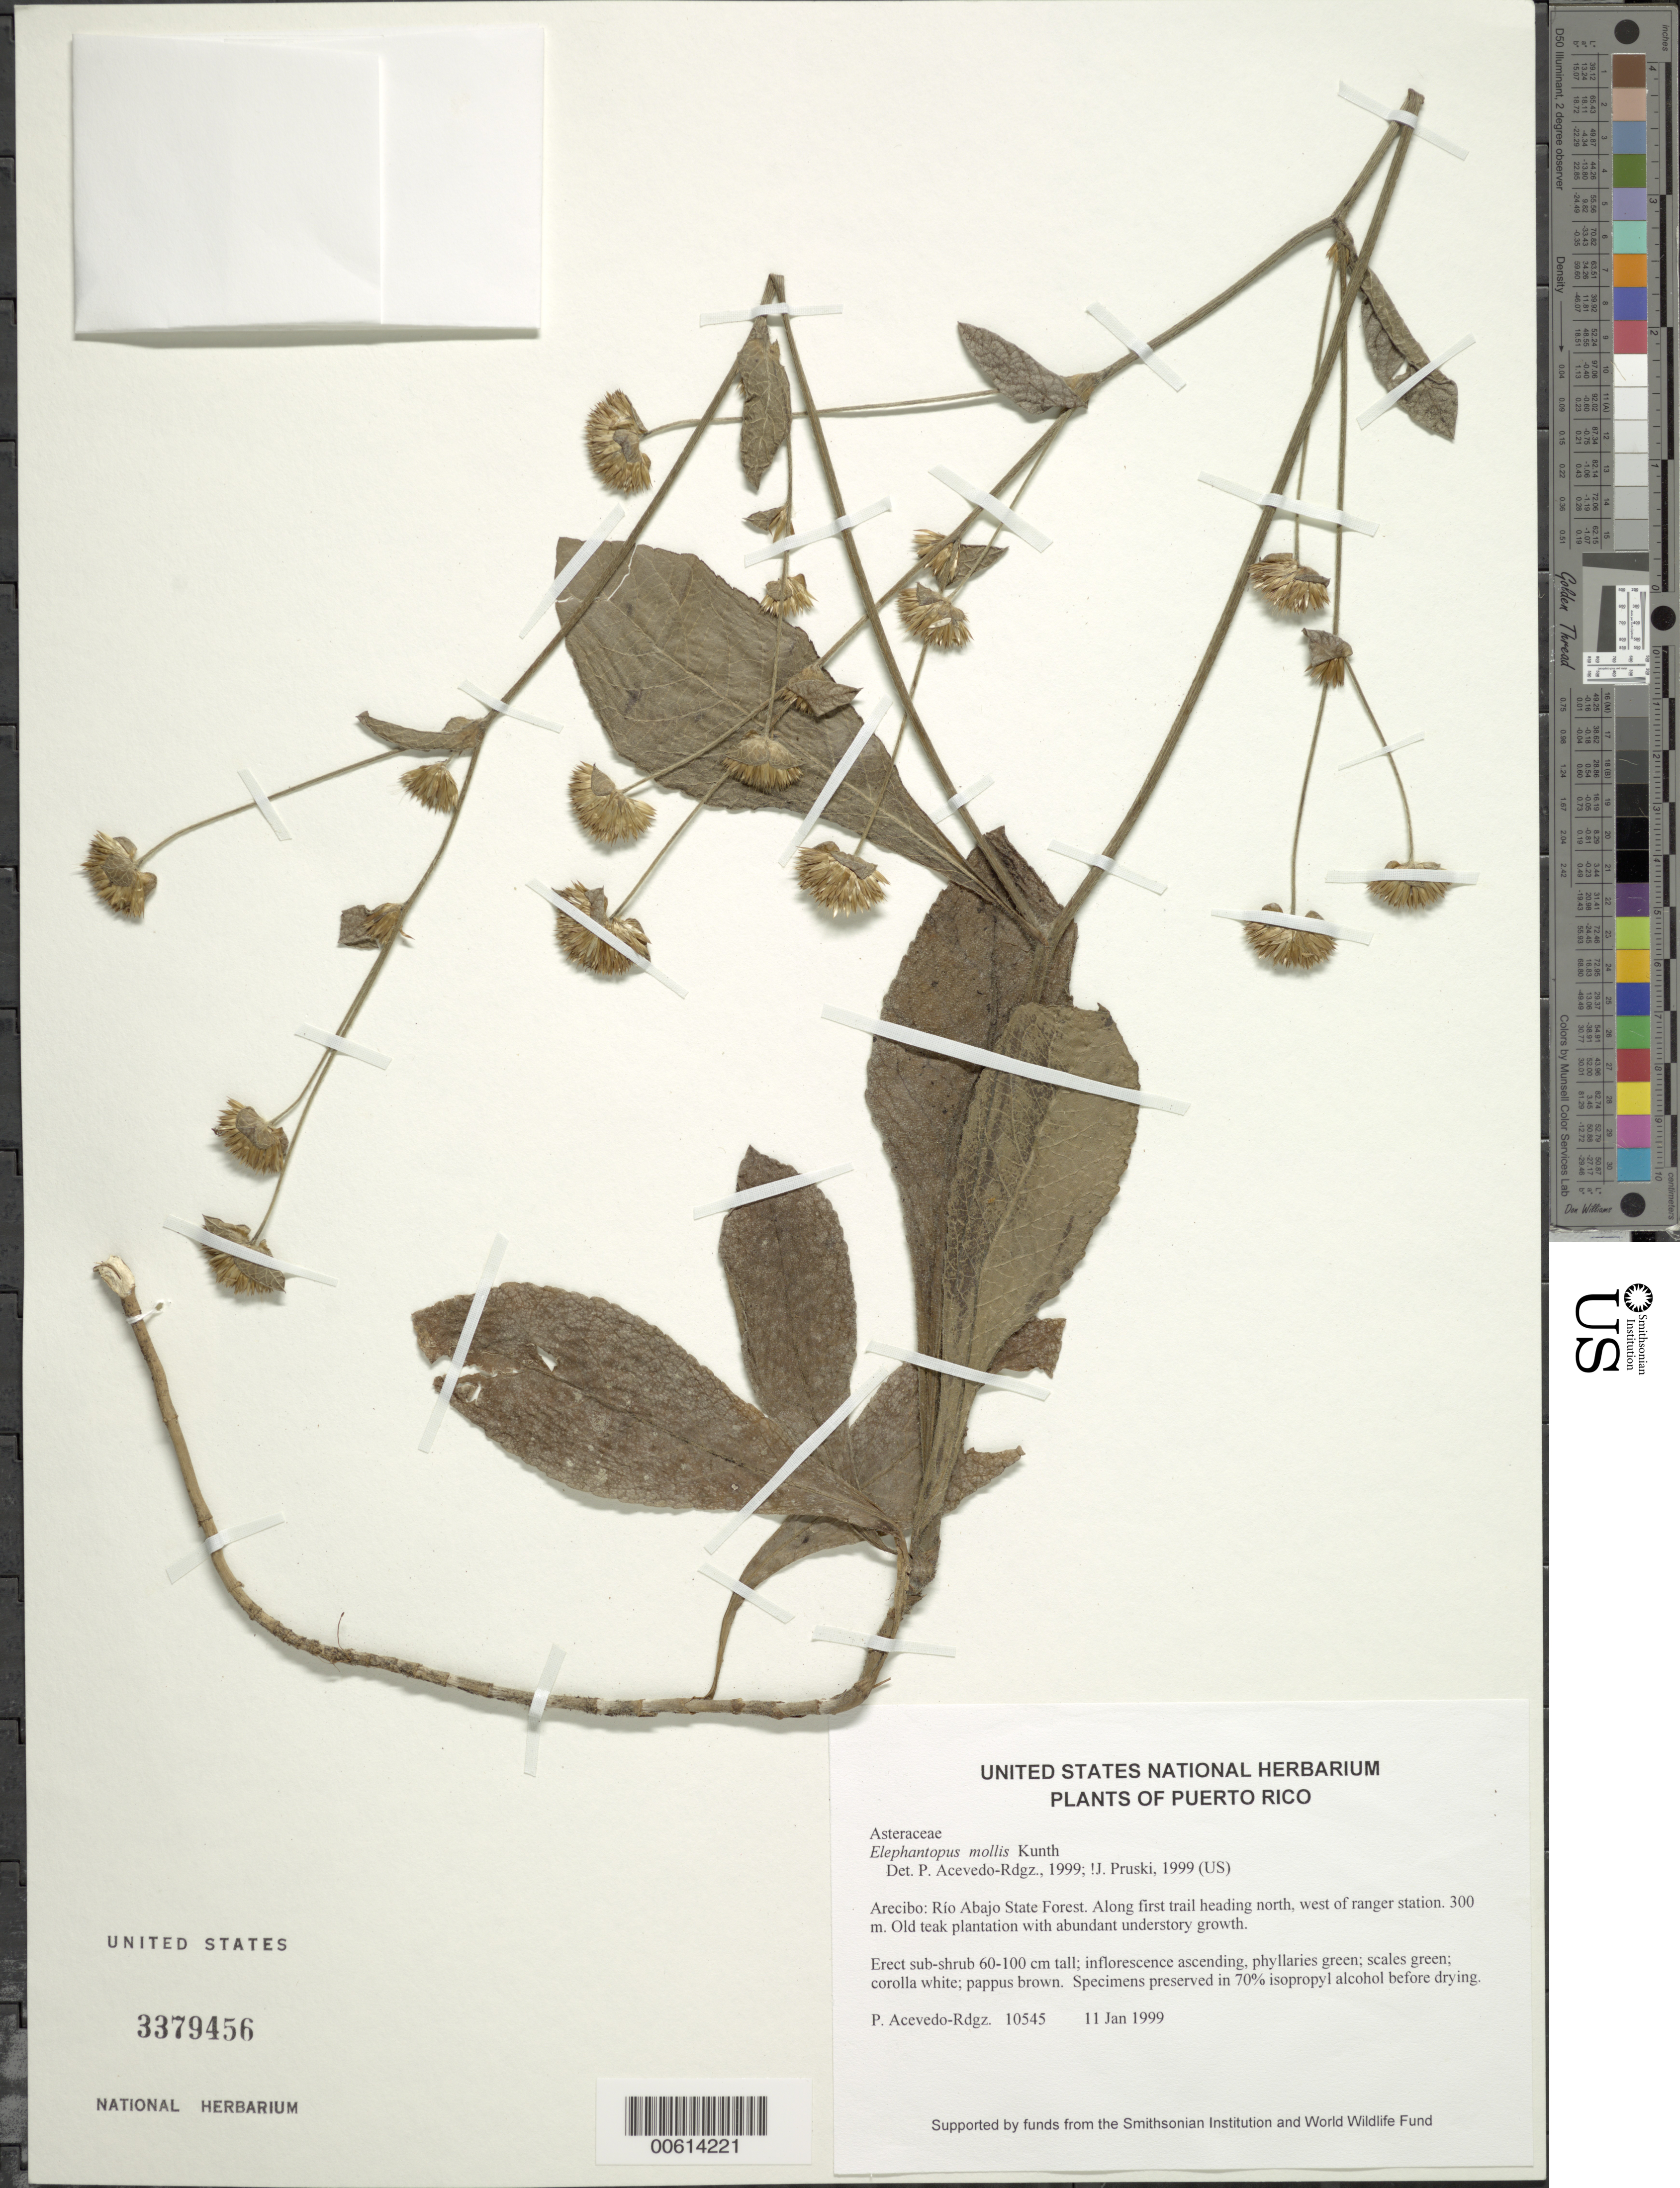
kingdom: Plantae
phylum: Tracheophyta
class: Magnoliopsida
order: Asterales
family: Asteraceae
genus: Elephantopus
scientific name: Elephantopus mollis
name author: Kunth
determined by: Acevedo-Rodríguez, P., (BOT), Smithsonian Institution - National Museum of Natural History (UNITED STATES)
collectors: P. Acevedo-Rodr.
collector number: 10545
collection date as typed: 11 Jan 1999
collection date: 1999-01-11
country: Puerto Rico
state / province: Arecibo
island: Puerto Rico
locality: Arecibo; Río Abajo State Forest. Along first trail heading north, west of ranger station.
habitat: Old teak plantation with abundant understory growth.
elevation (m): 300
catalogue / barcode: US 3379456